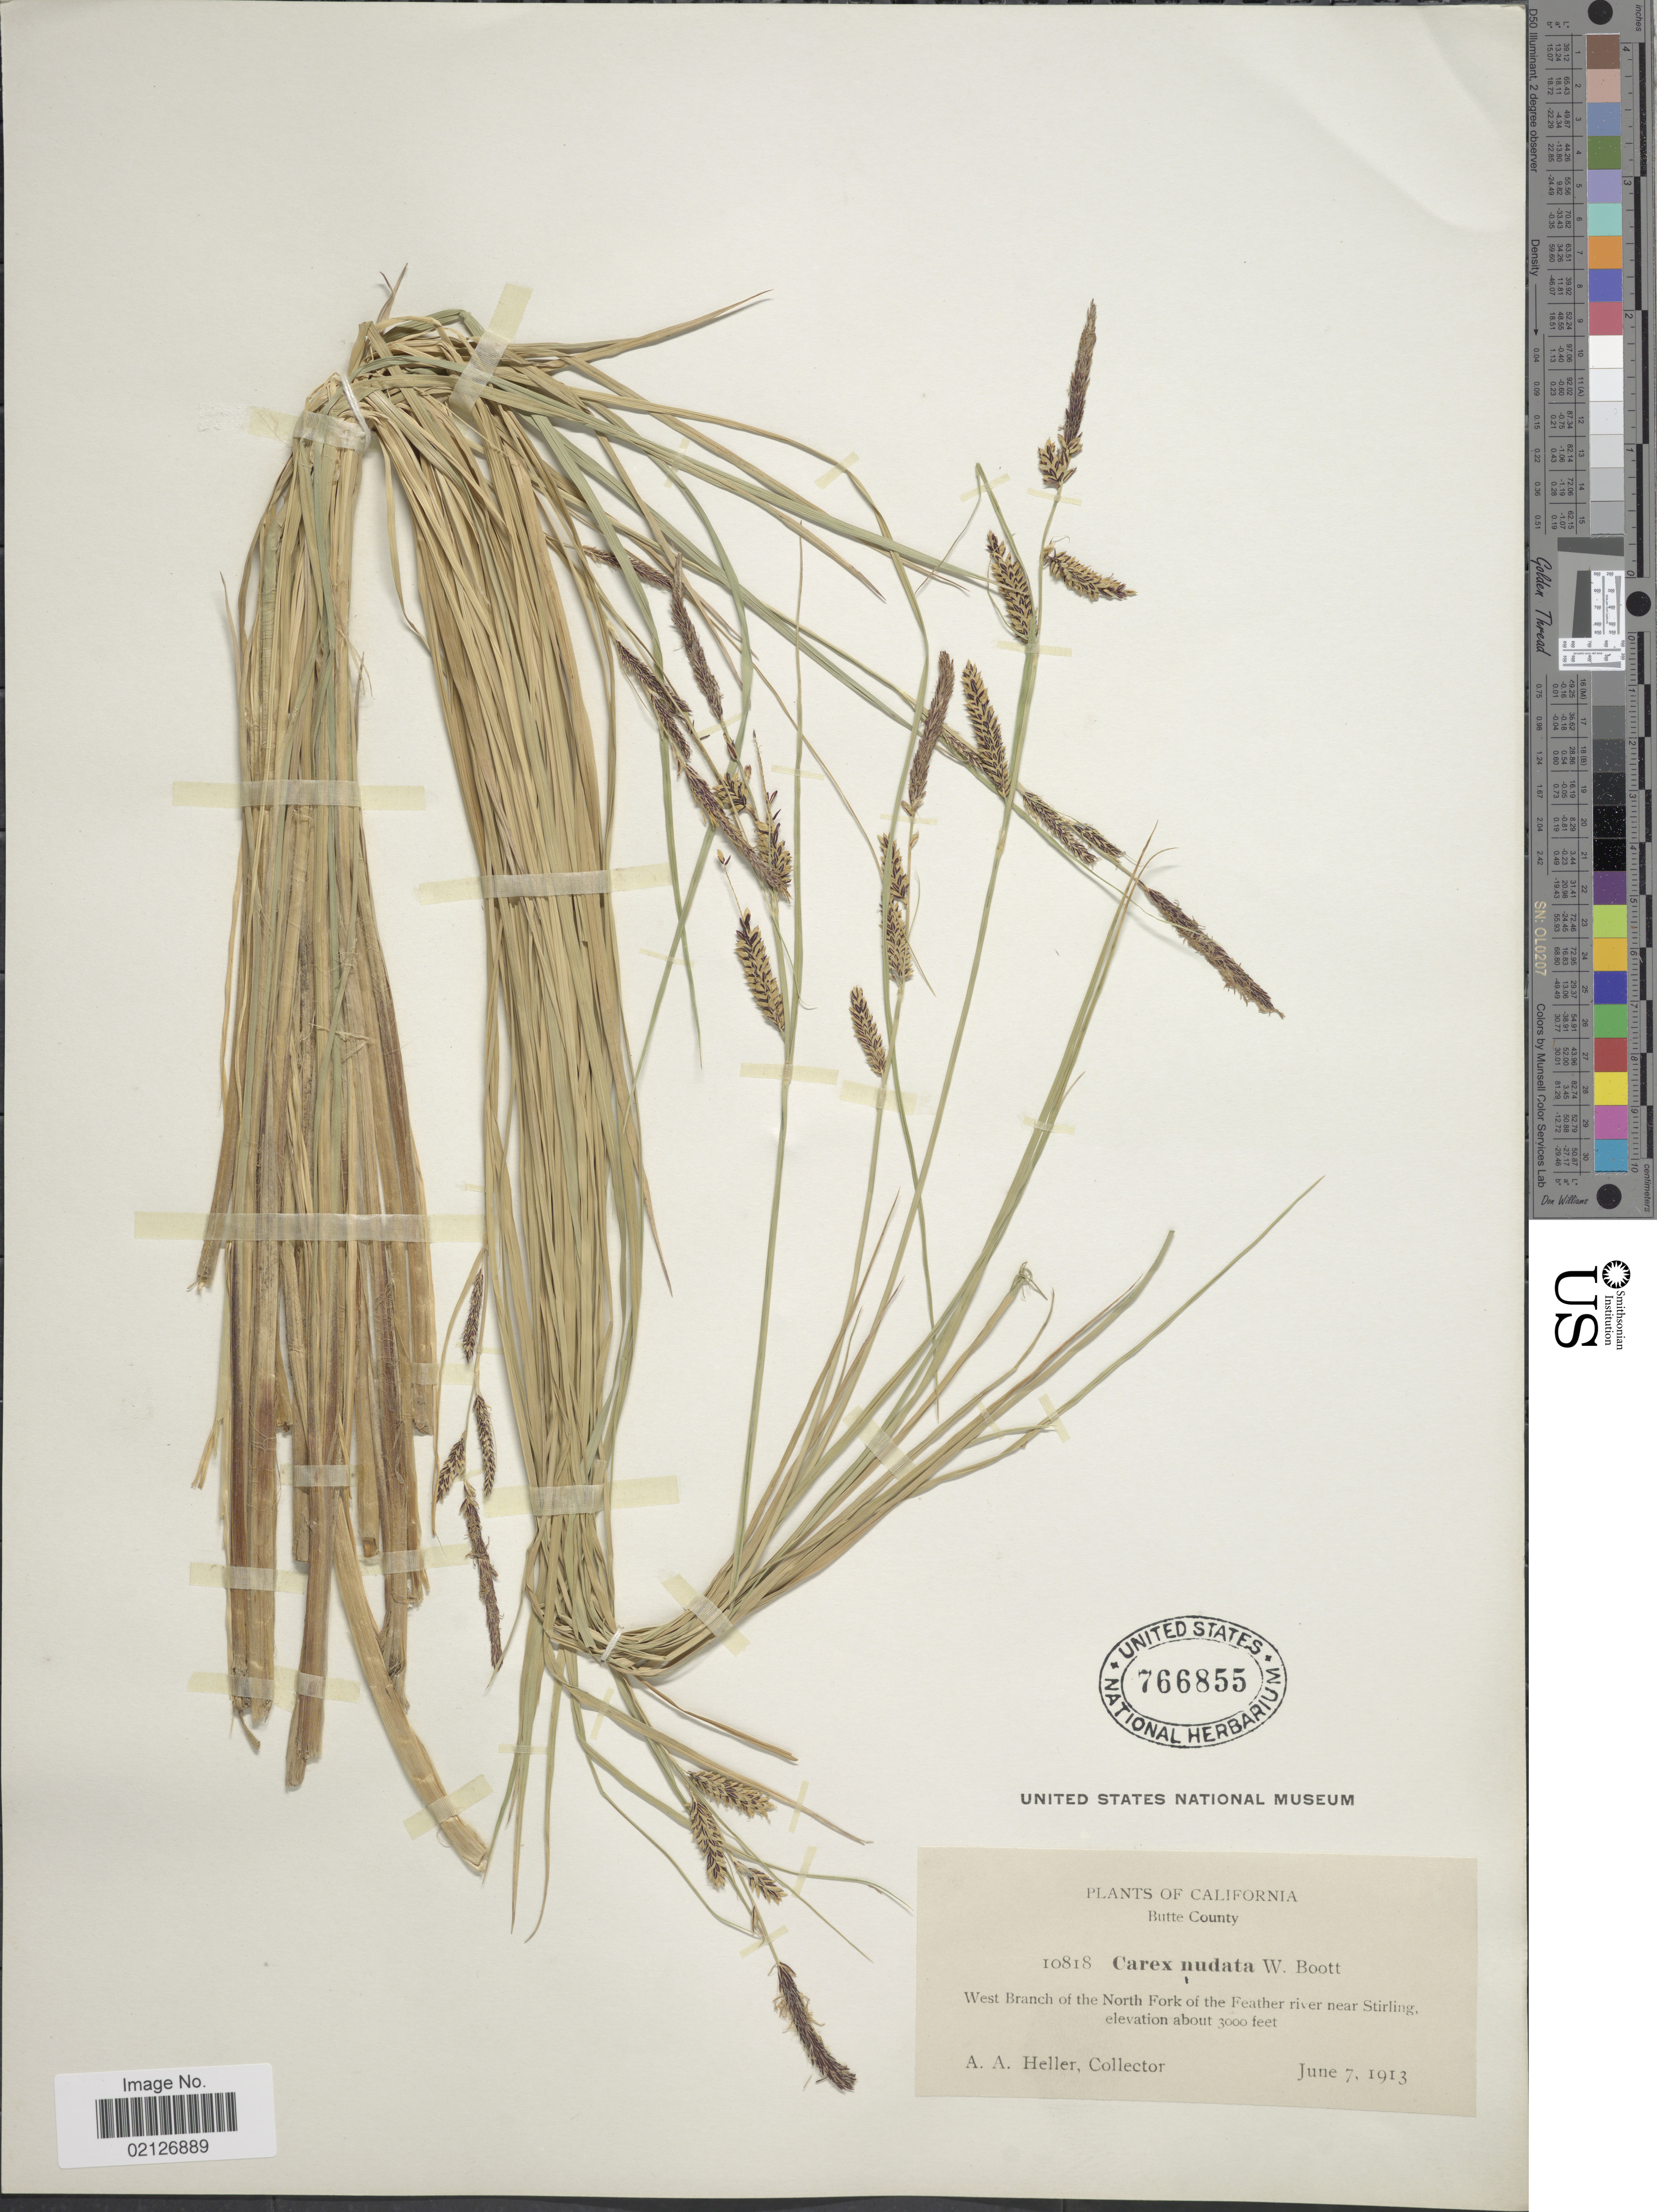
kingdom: Plantae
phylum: Tracheophyta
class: Liliopsida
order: Poales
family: Cyperaceae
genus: Carex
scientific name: Carex nudata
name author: W. Boott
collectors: A. A. Heller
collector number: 10818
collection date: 1913-06-07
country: United States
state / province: California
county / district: Butte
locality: Butte County, west branch of the North Fork of the Feather river near Stirling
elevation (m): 914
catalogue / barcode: US 766855